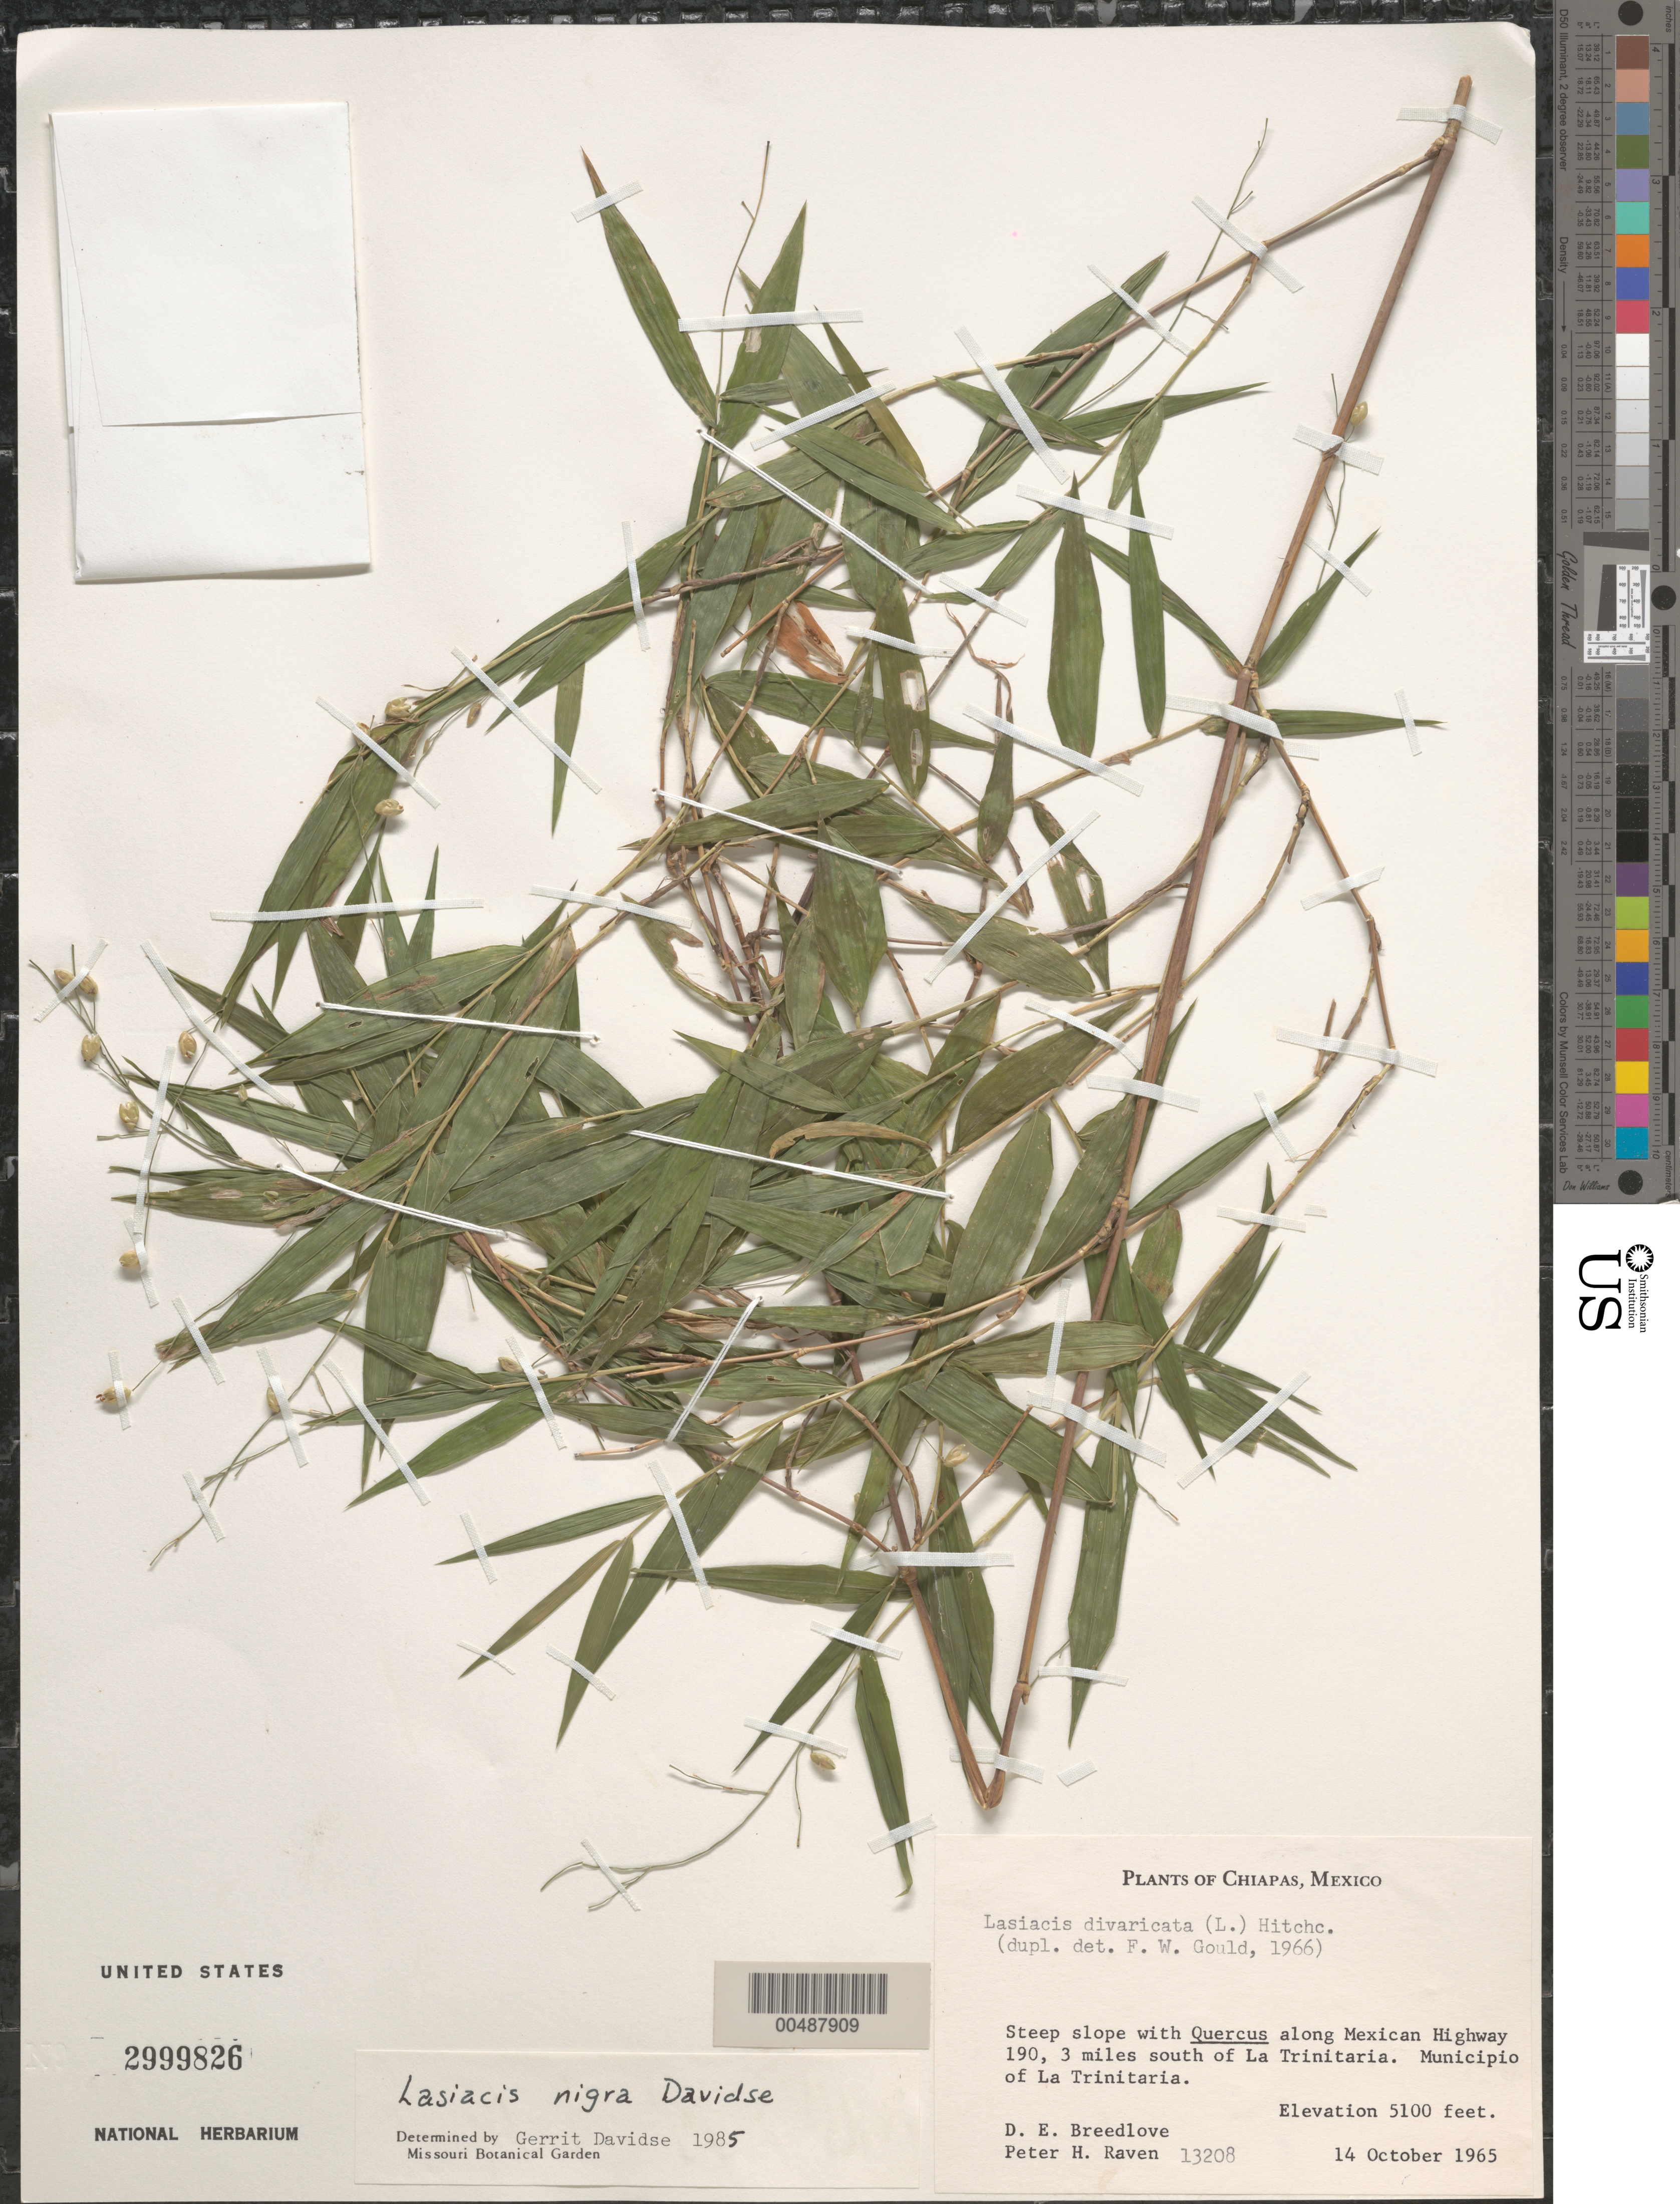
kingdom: Plantae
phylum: Tracheophyta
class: Liliopsida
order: Poales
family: Poaceae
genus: Lasiacis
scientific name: Lasiacis maxonii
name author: Swallen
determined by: Davidse, Gerrit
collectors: D. E. Breedlove & P. H. Raven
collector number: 13208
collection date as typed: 14 Oct 1965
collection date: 1965-10-14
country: Mexico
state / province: Chiapas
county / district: La Trinitaria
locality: Along Mexican Hwy 190, 3 mi S of La Trinitaria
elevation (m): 1554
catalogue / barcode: US 2999826